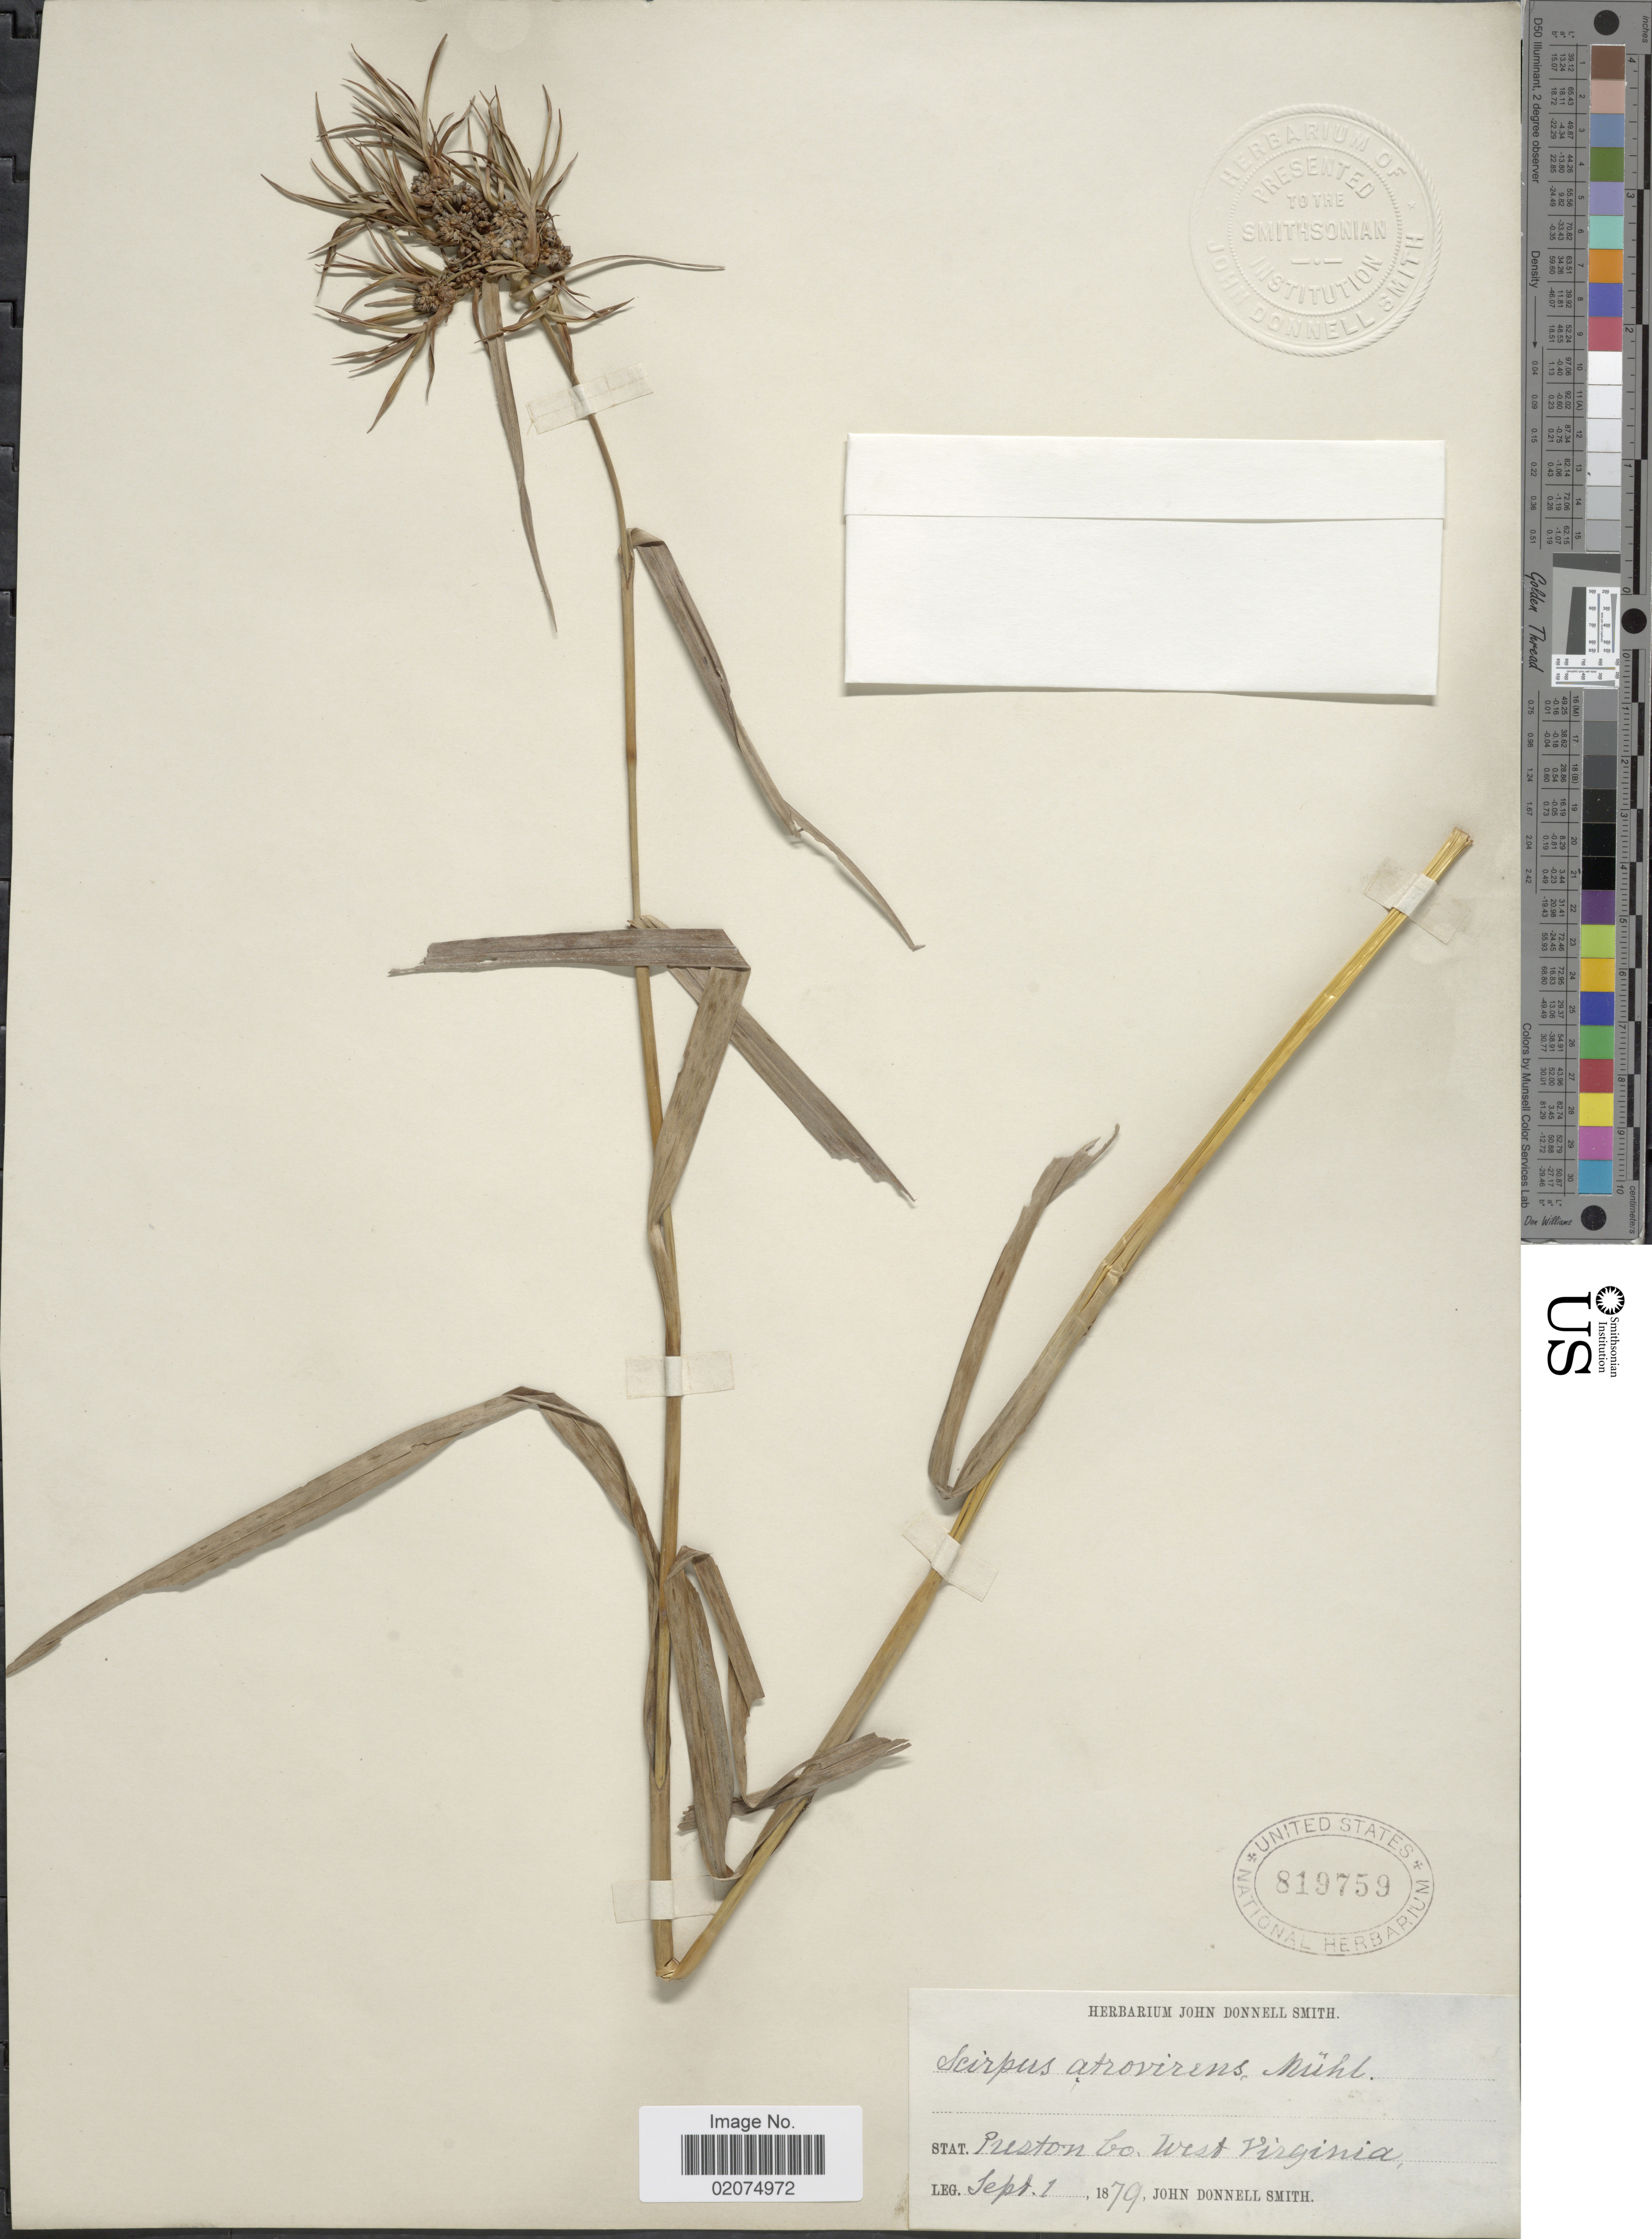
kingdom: Plantae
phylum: Tracheophyta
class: Liliopsida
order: Poales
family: Cyperaceae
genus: Scirpus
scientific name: Scirpus atrovirens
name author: Willd.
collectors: J. Donnell Smith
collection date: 1879-09-01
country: United States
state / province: West Virginia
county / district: Preston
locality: Preston Co.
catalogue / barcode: US 819759